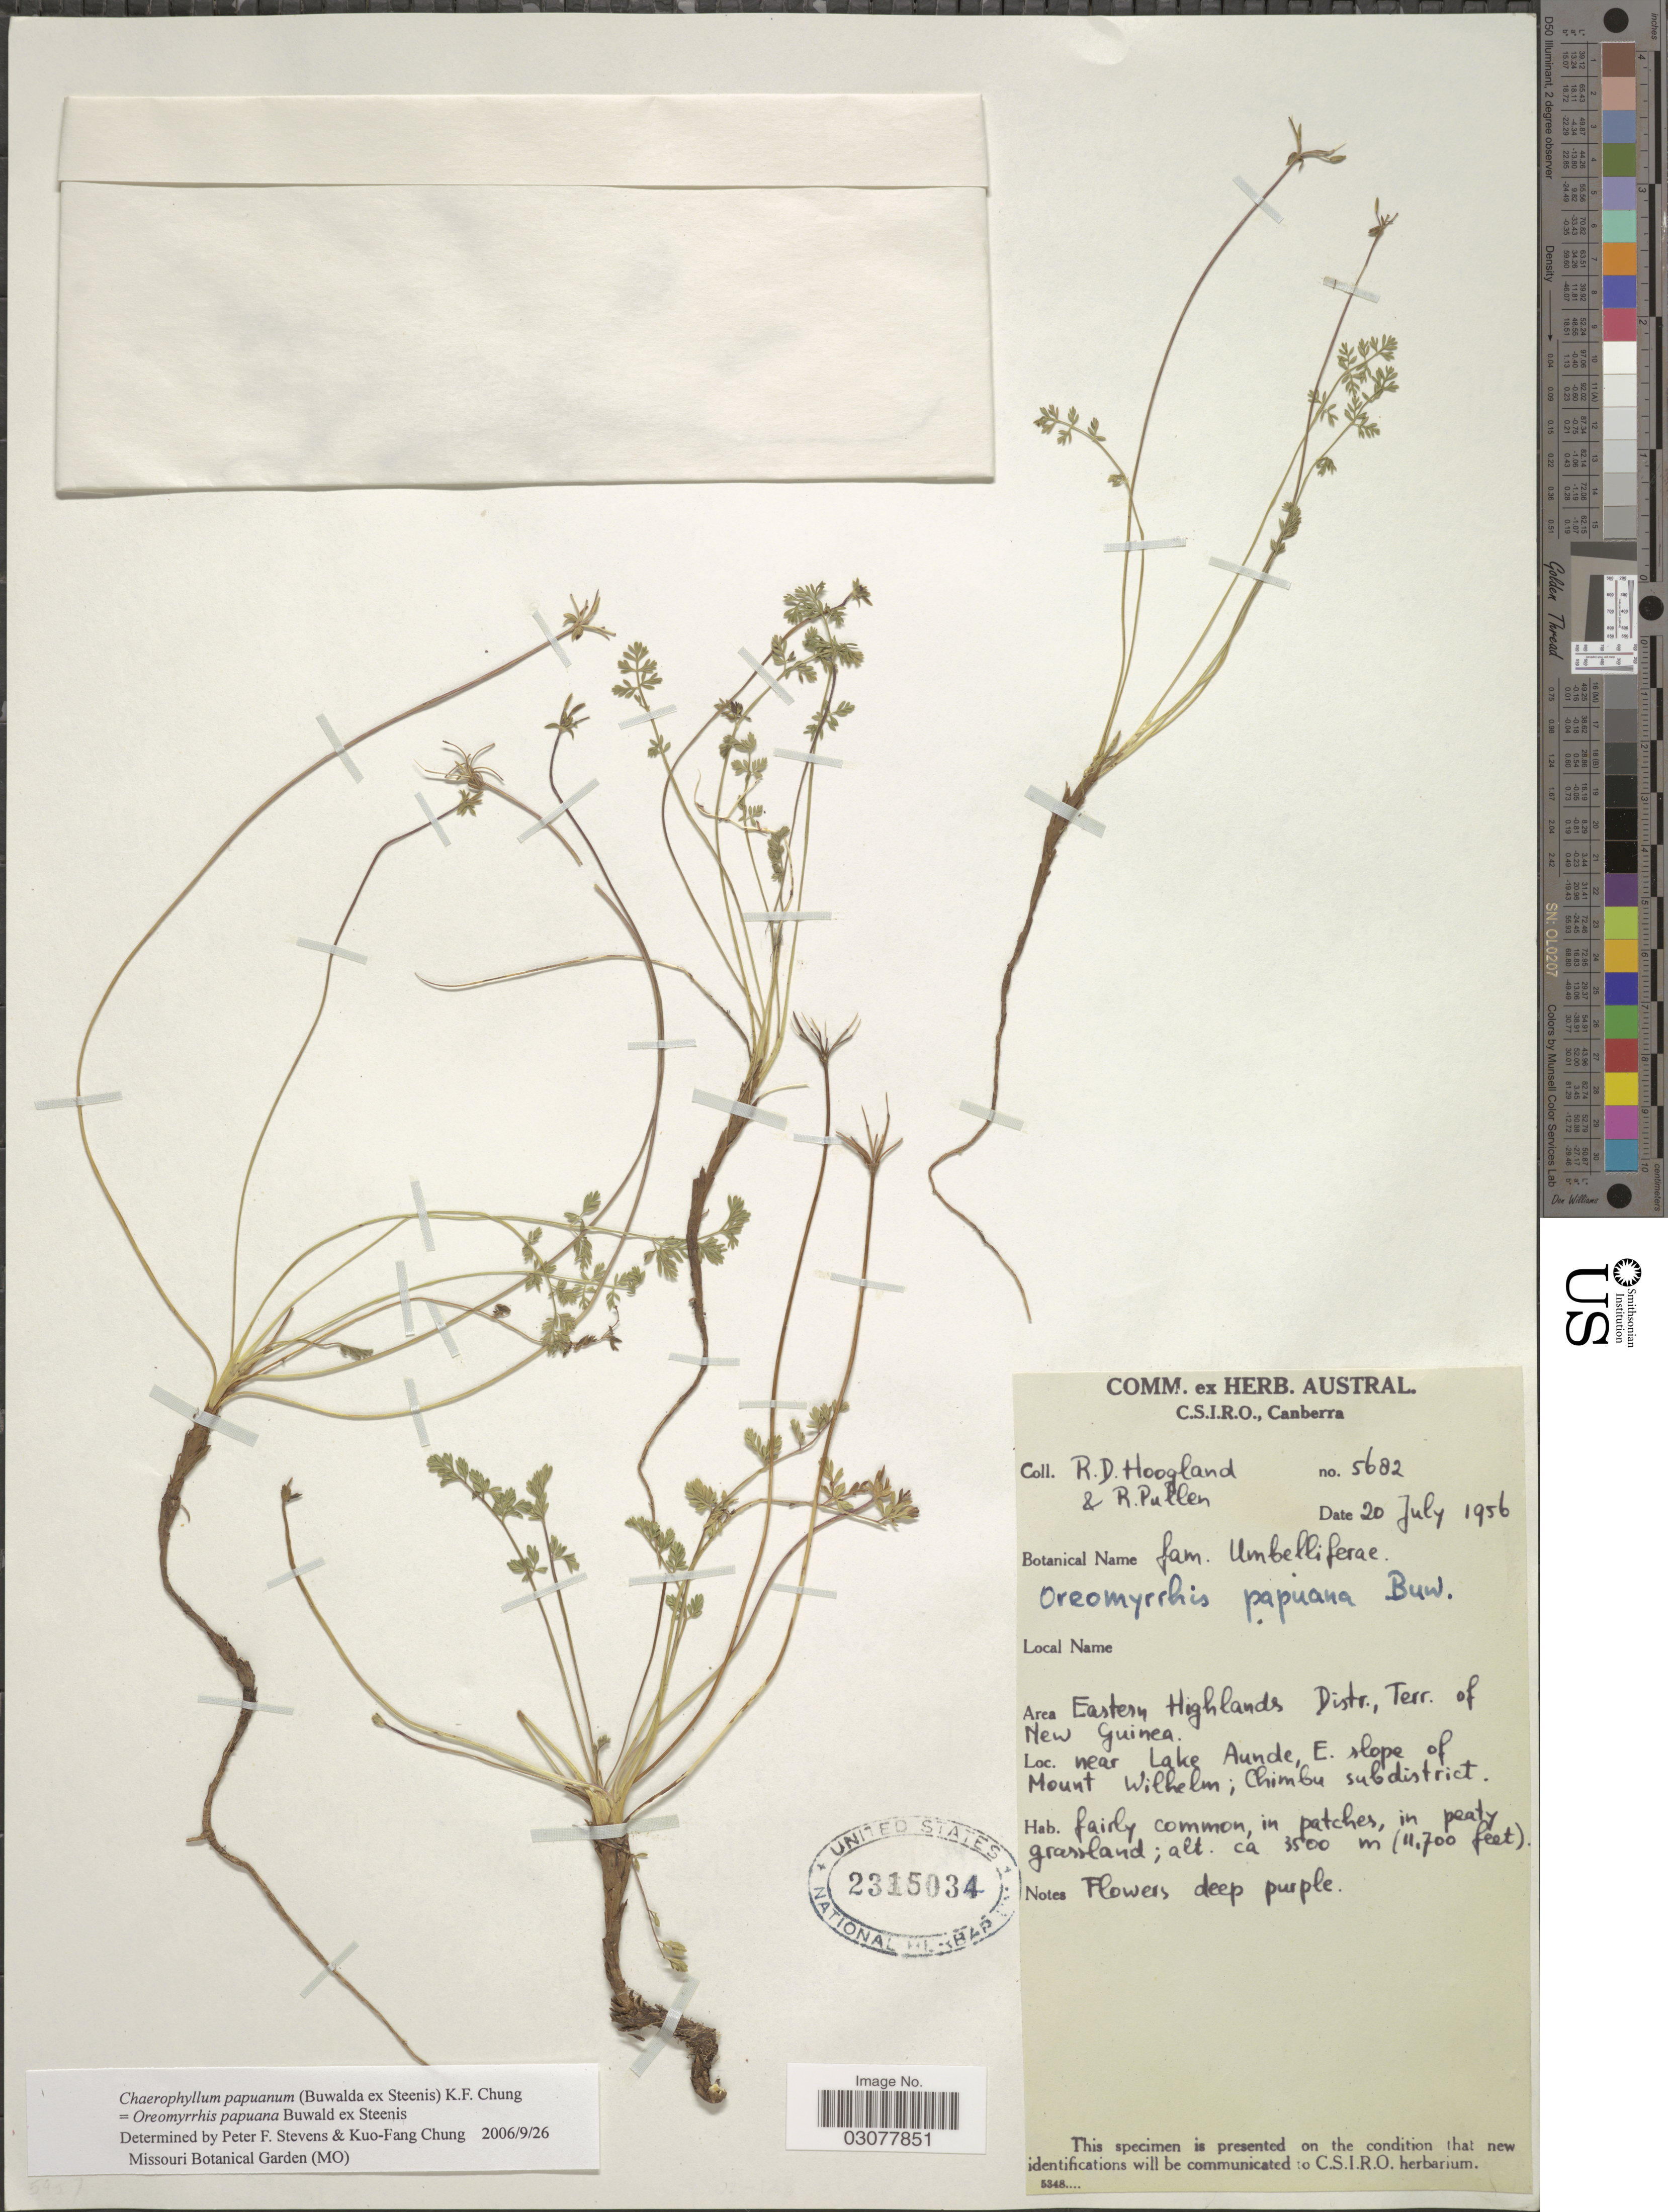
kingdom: Plantae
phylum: Tracheophyta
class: Magnoliopsida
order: Apiales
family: Apiaceae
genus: Chaerophyllum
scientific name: Chaerophyllum papuanum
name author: (Buwalda) K.F. Chung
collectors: R. D. Hoogland & R. Pullen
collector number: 5682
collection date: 1956-07-20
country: Papua New Guinea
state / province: Chimbu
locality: Eastern Highlands Distr., Terr. of New Guinea, near Lake Aunde, E. slope of Mount Wilhelm; Chimbu subdistrict.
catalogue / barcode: US 2315034